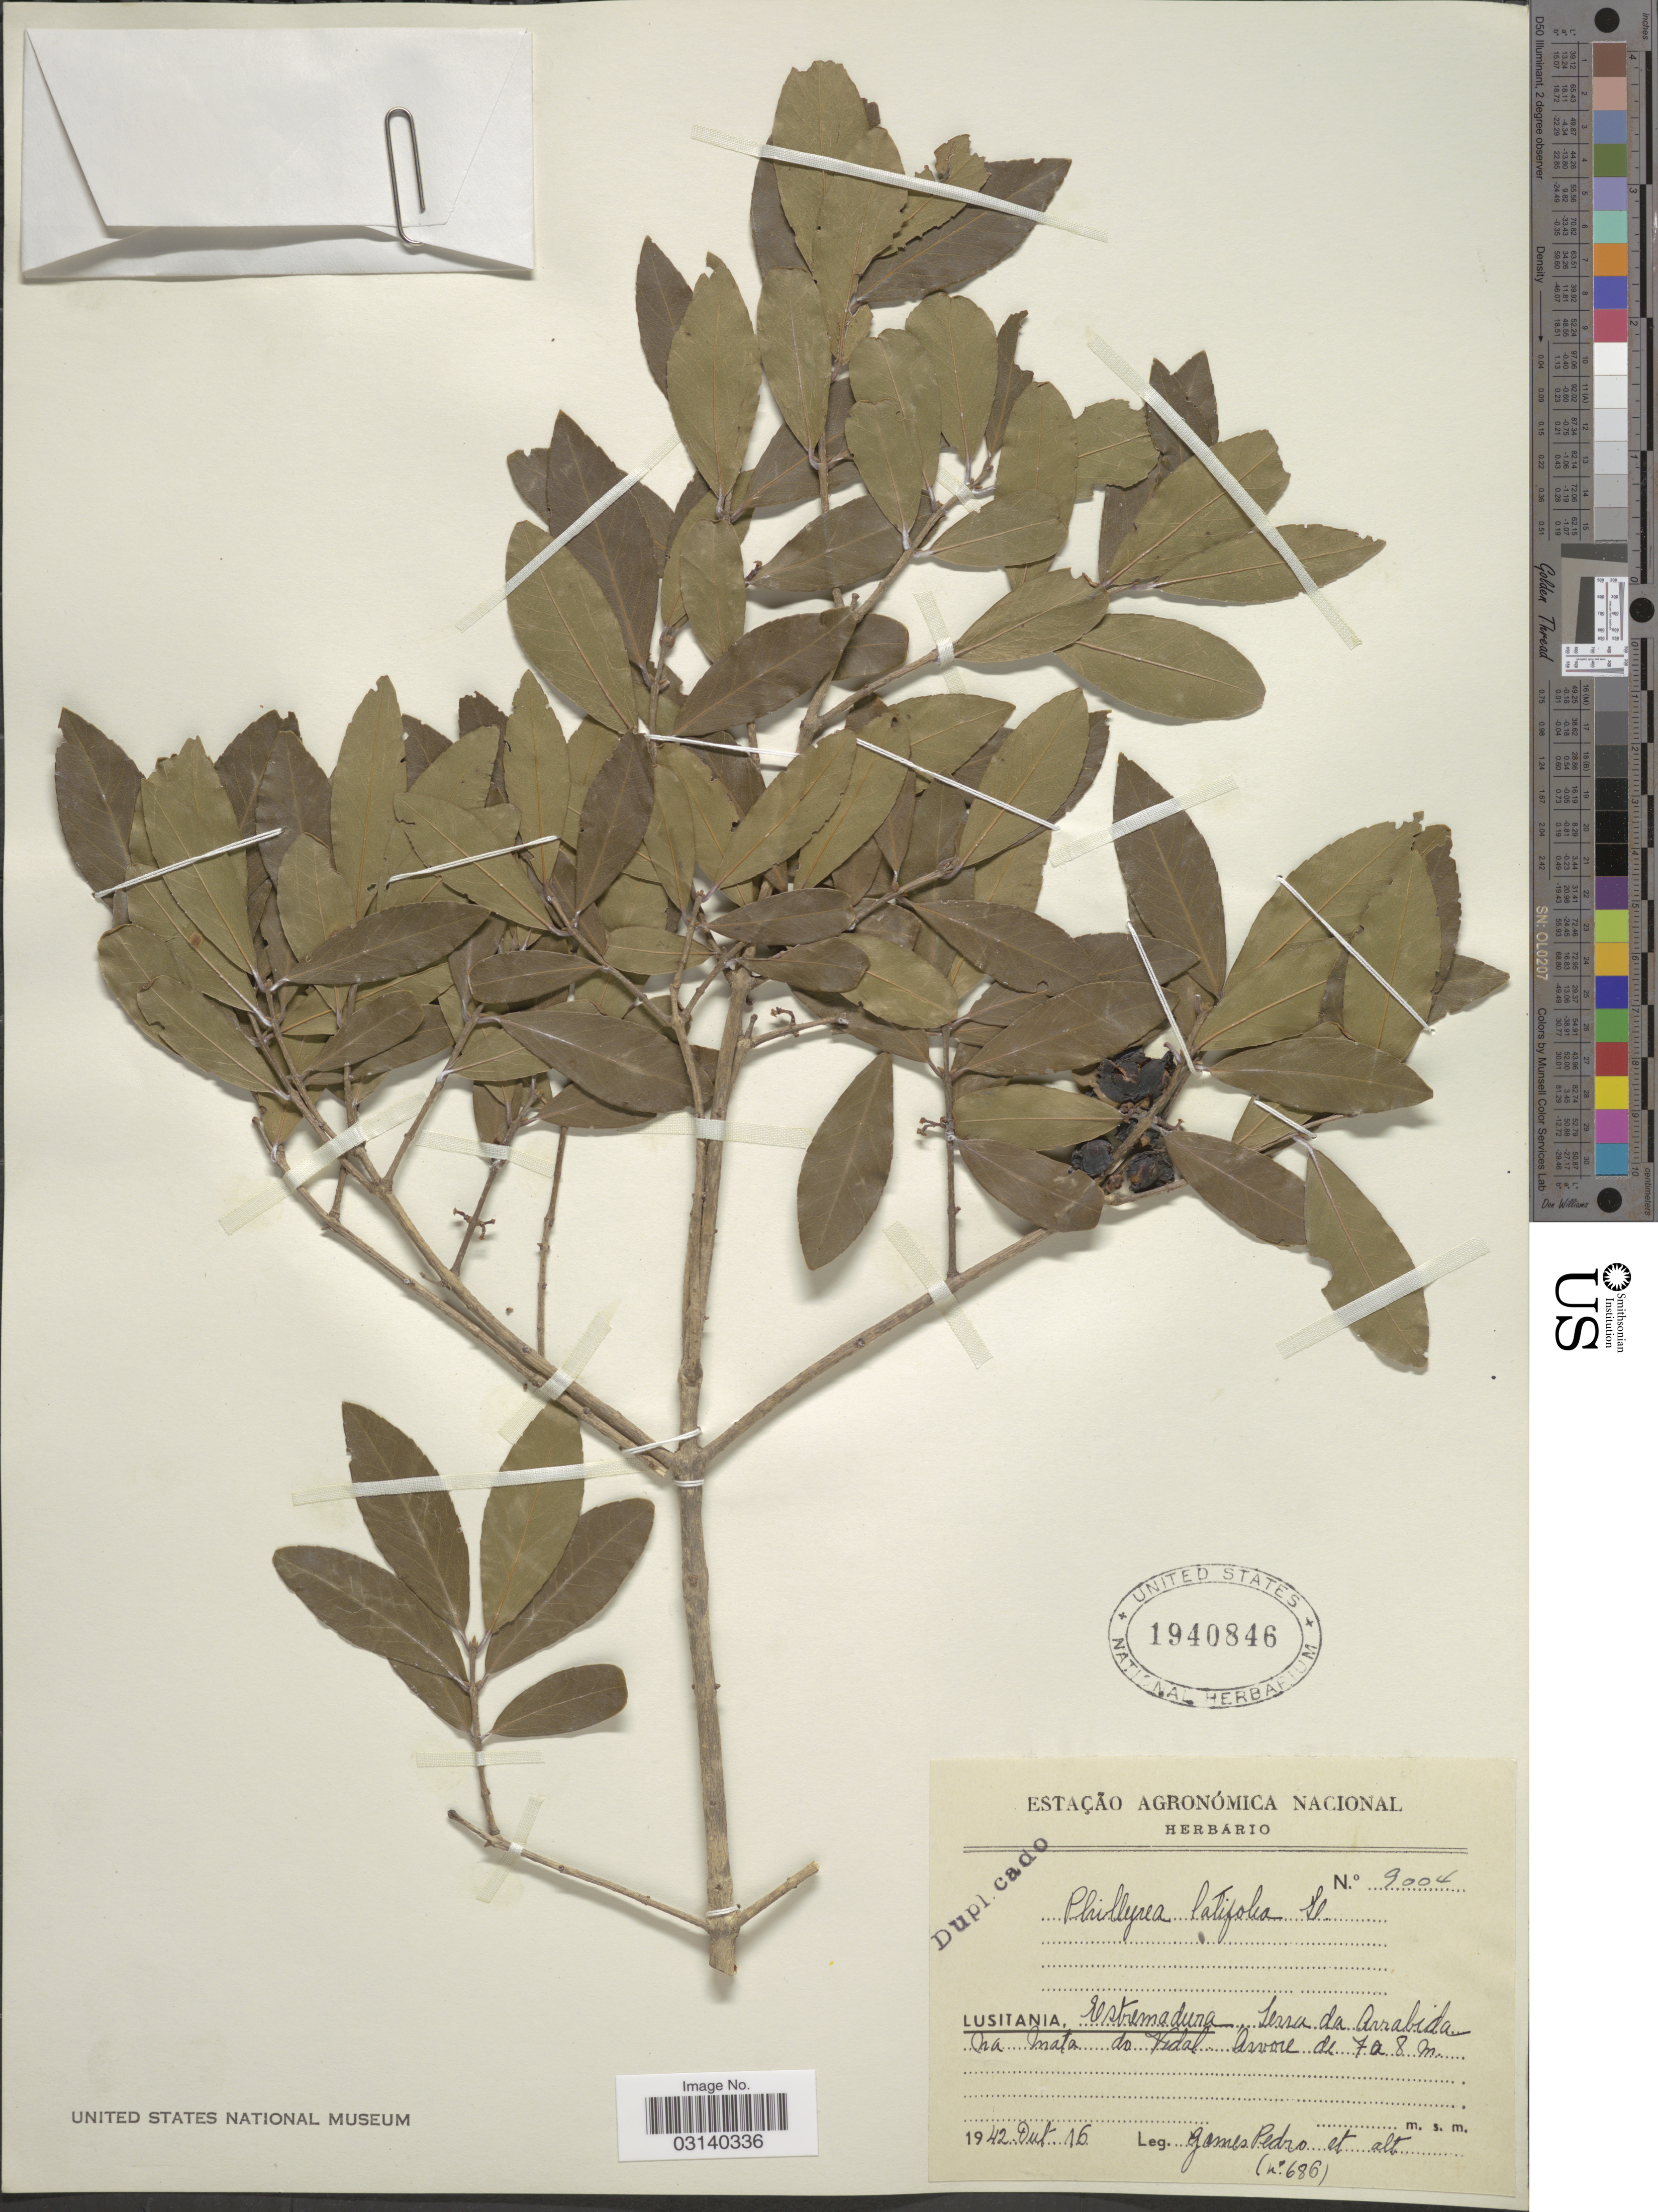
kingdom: Plantae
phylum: Tracheophyta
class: Magnoliopsida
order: Lamiales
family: Oleaceae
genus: Phillyrea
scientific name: Phillyrea latifolia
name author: L.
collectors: G. Pedro & et al.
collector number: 9004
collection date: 1942-08-16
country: Portugal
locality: Lusitania, Estremadura, Serra da Arrabida na mata do Vidal.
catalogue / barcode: US 1940846